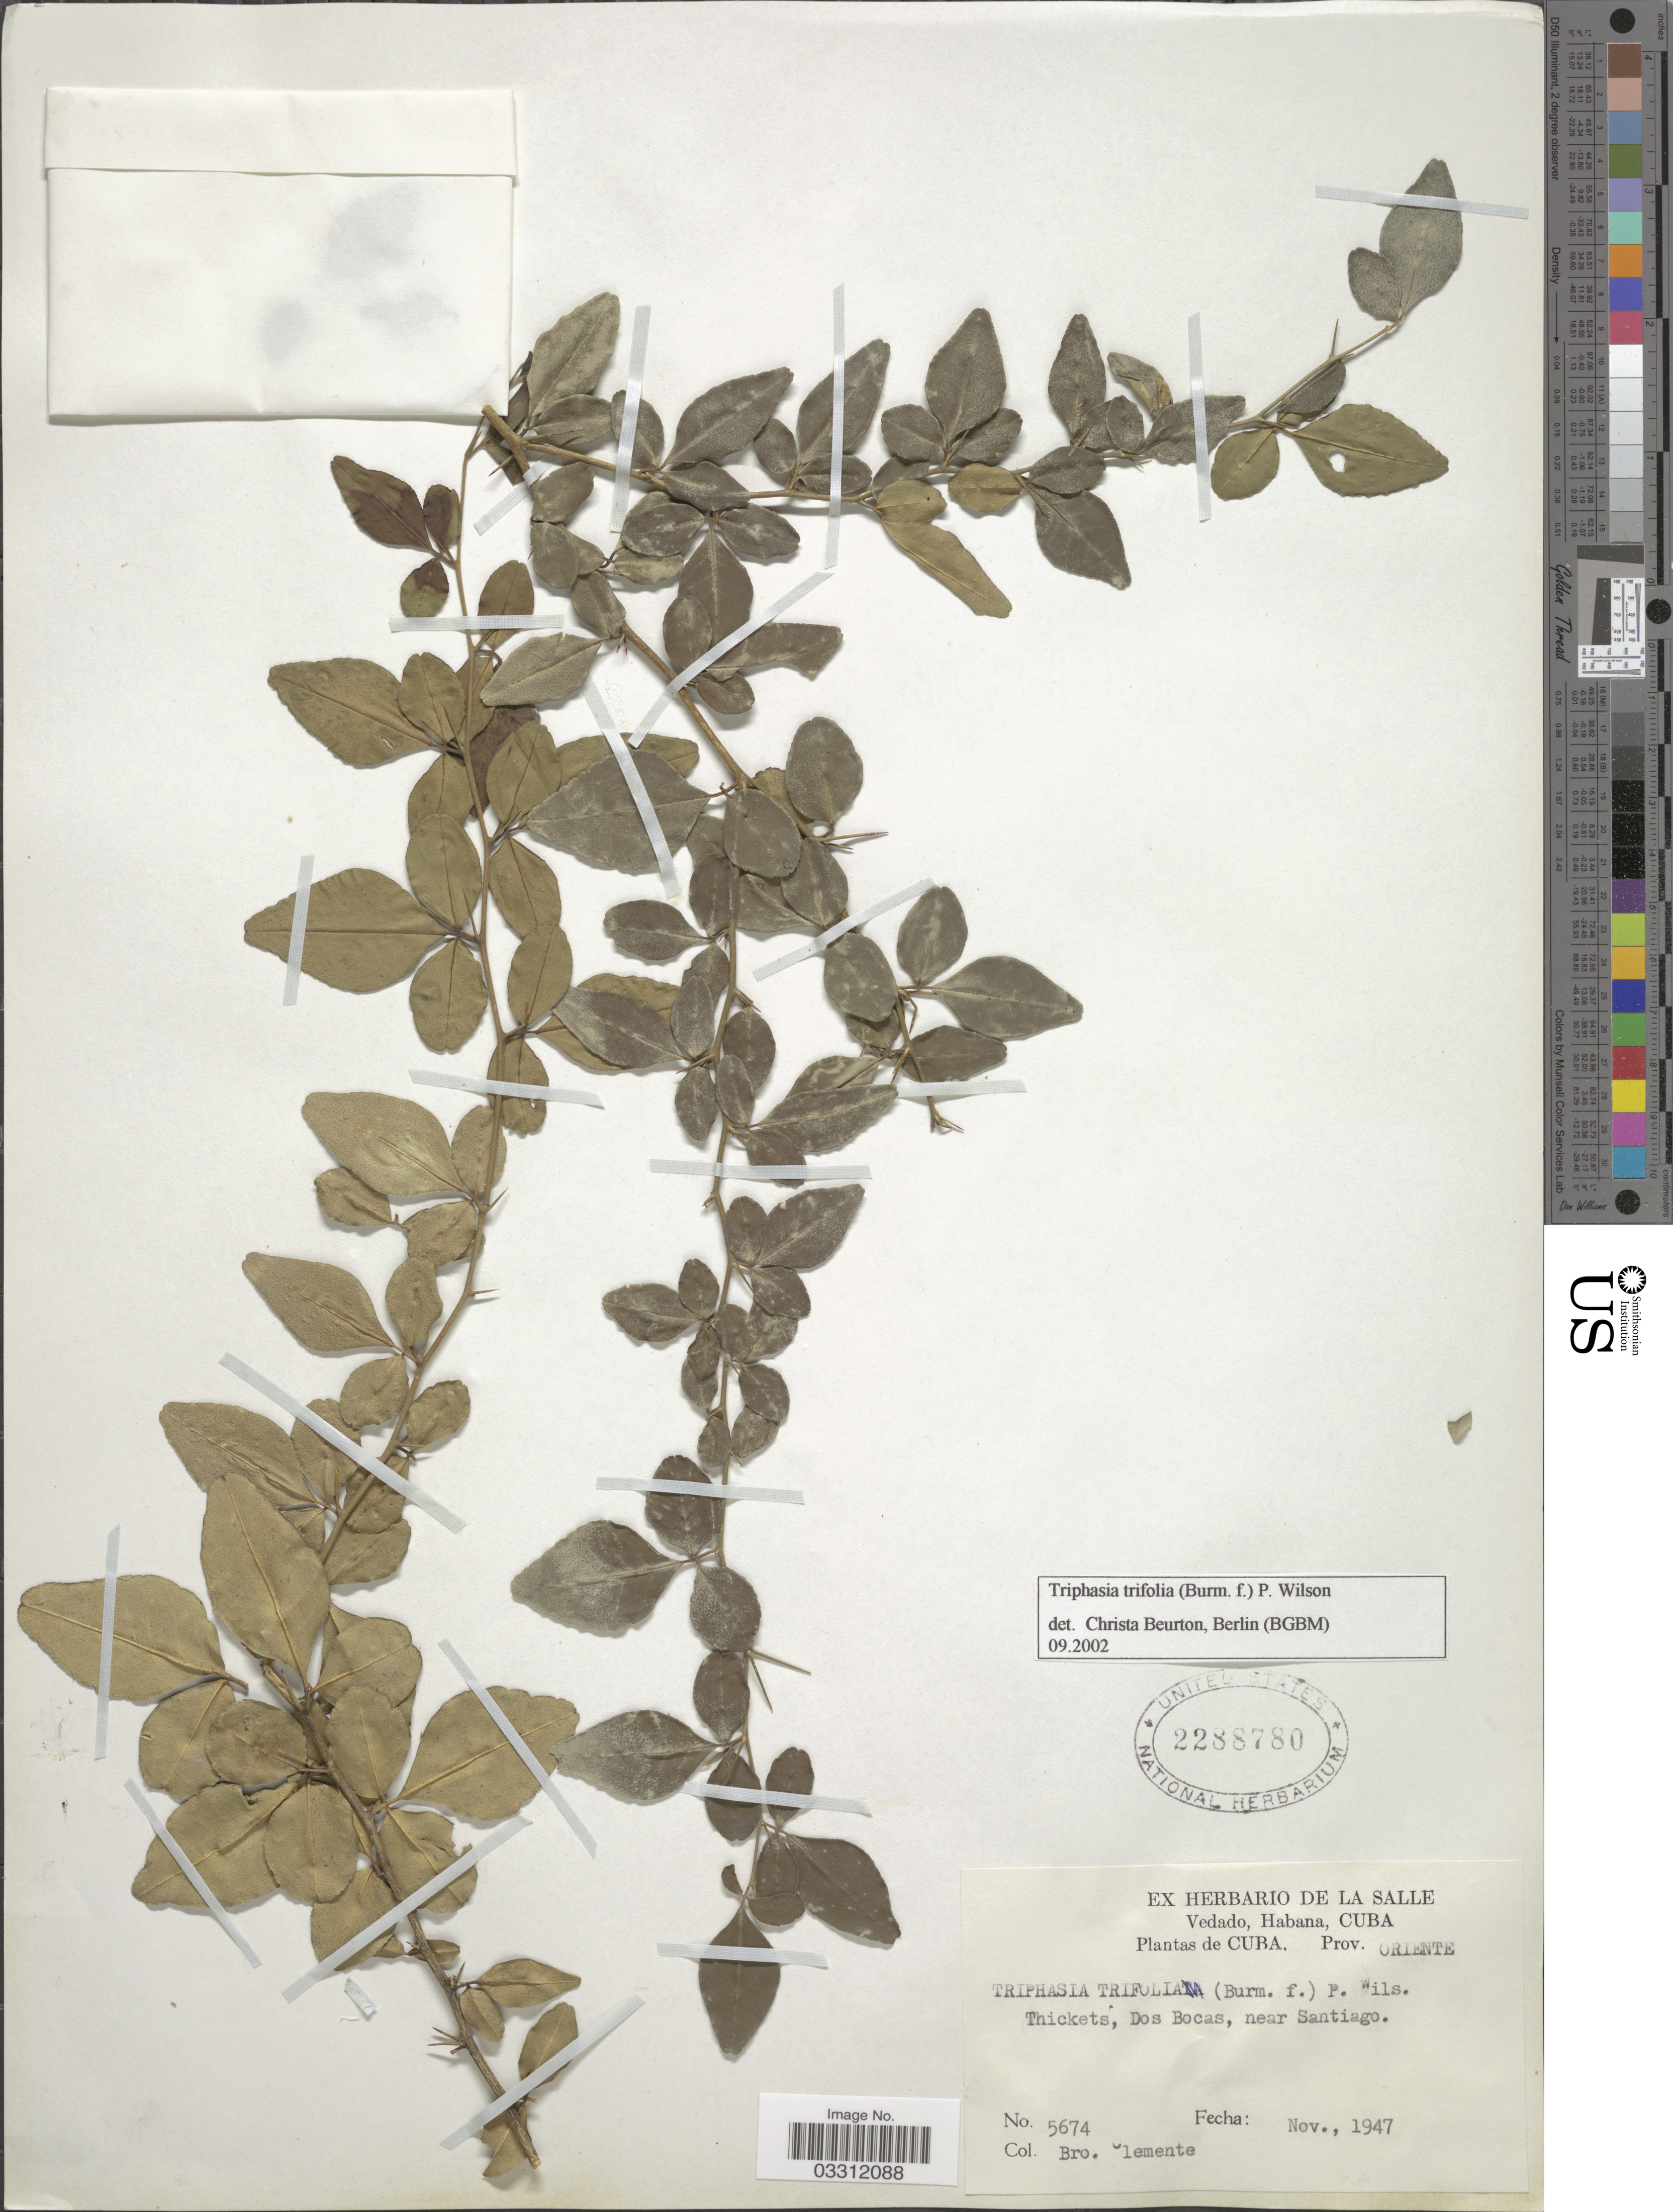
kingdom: Plantae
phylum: Tracheophyta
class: Magnoliopsida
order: Sapindales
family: Rutaceae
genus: Triphasia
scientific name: Triphasia trifoliata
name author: DC.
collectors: Bro. Clemente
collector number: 5674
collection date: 1947-11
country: Cuba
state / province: Oriente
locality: Thickets, Dos Bocas, near Santiago.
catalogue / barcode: US 2288780